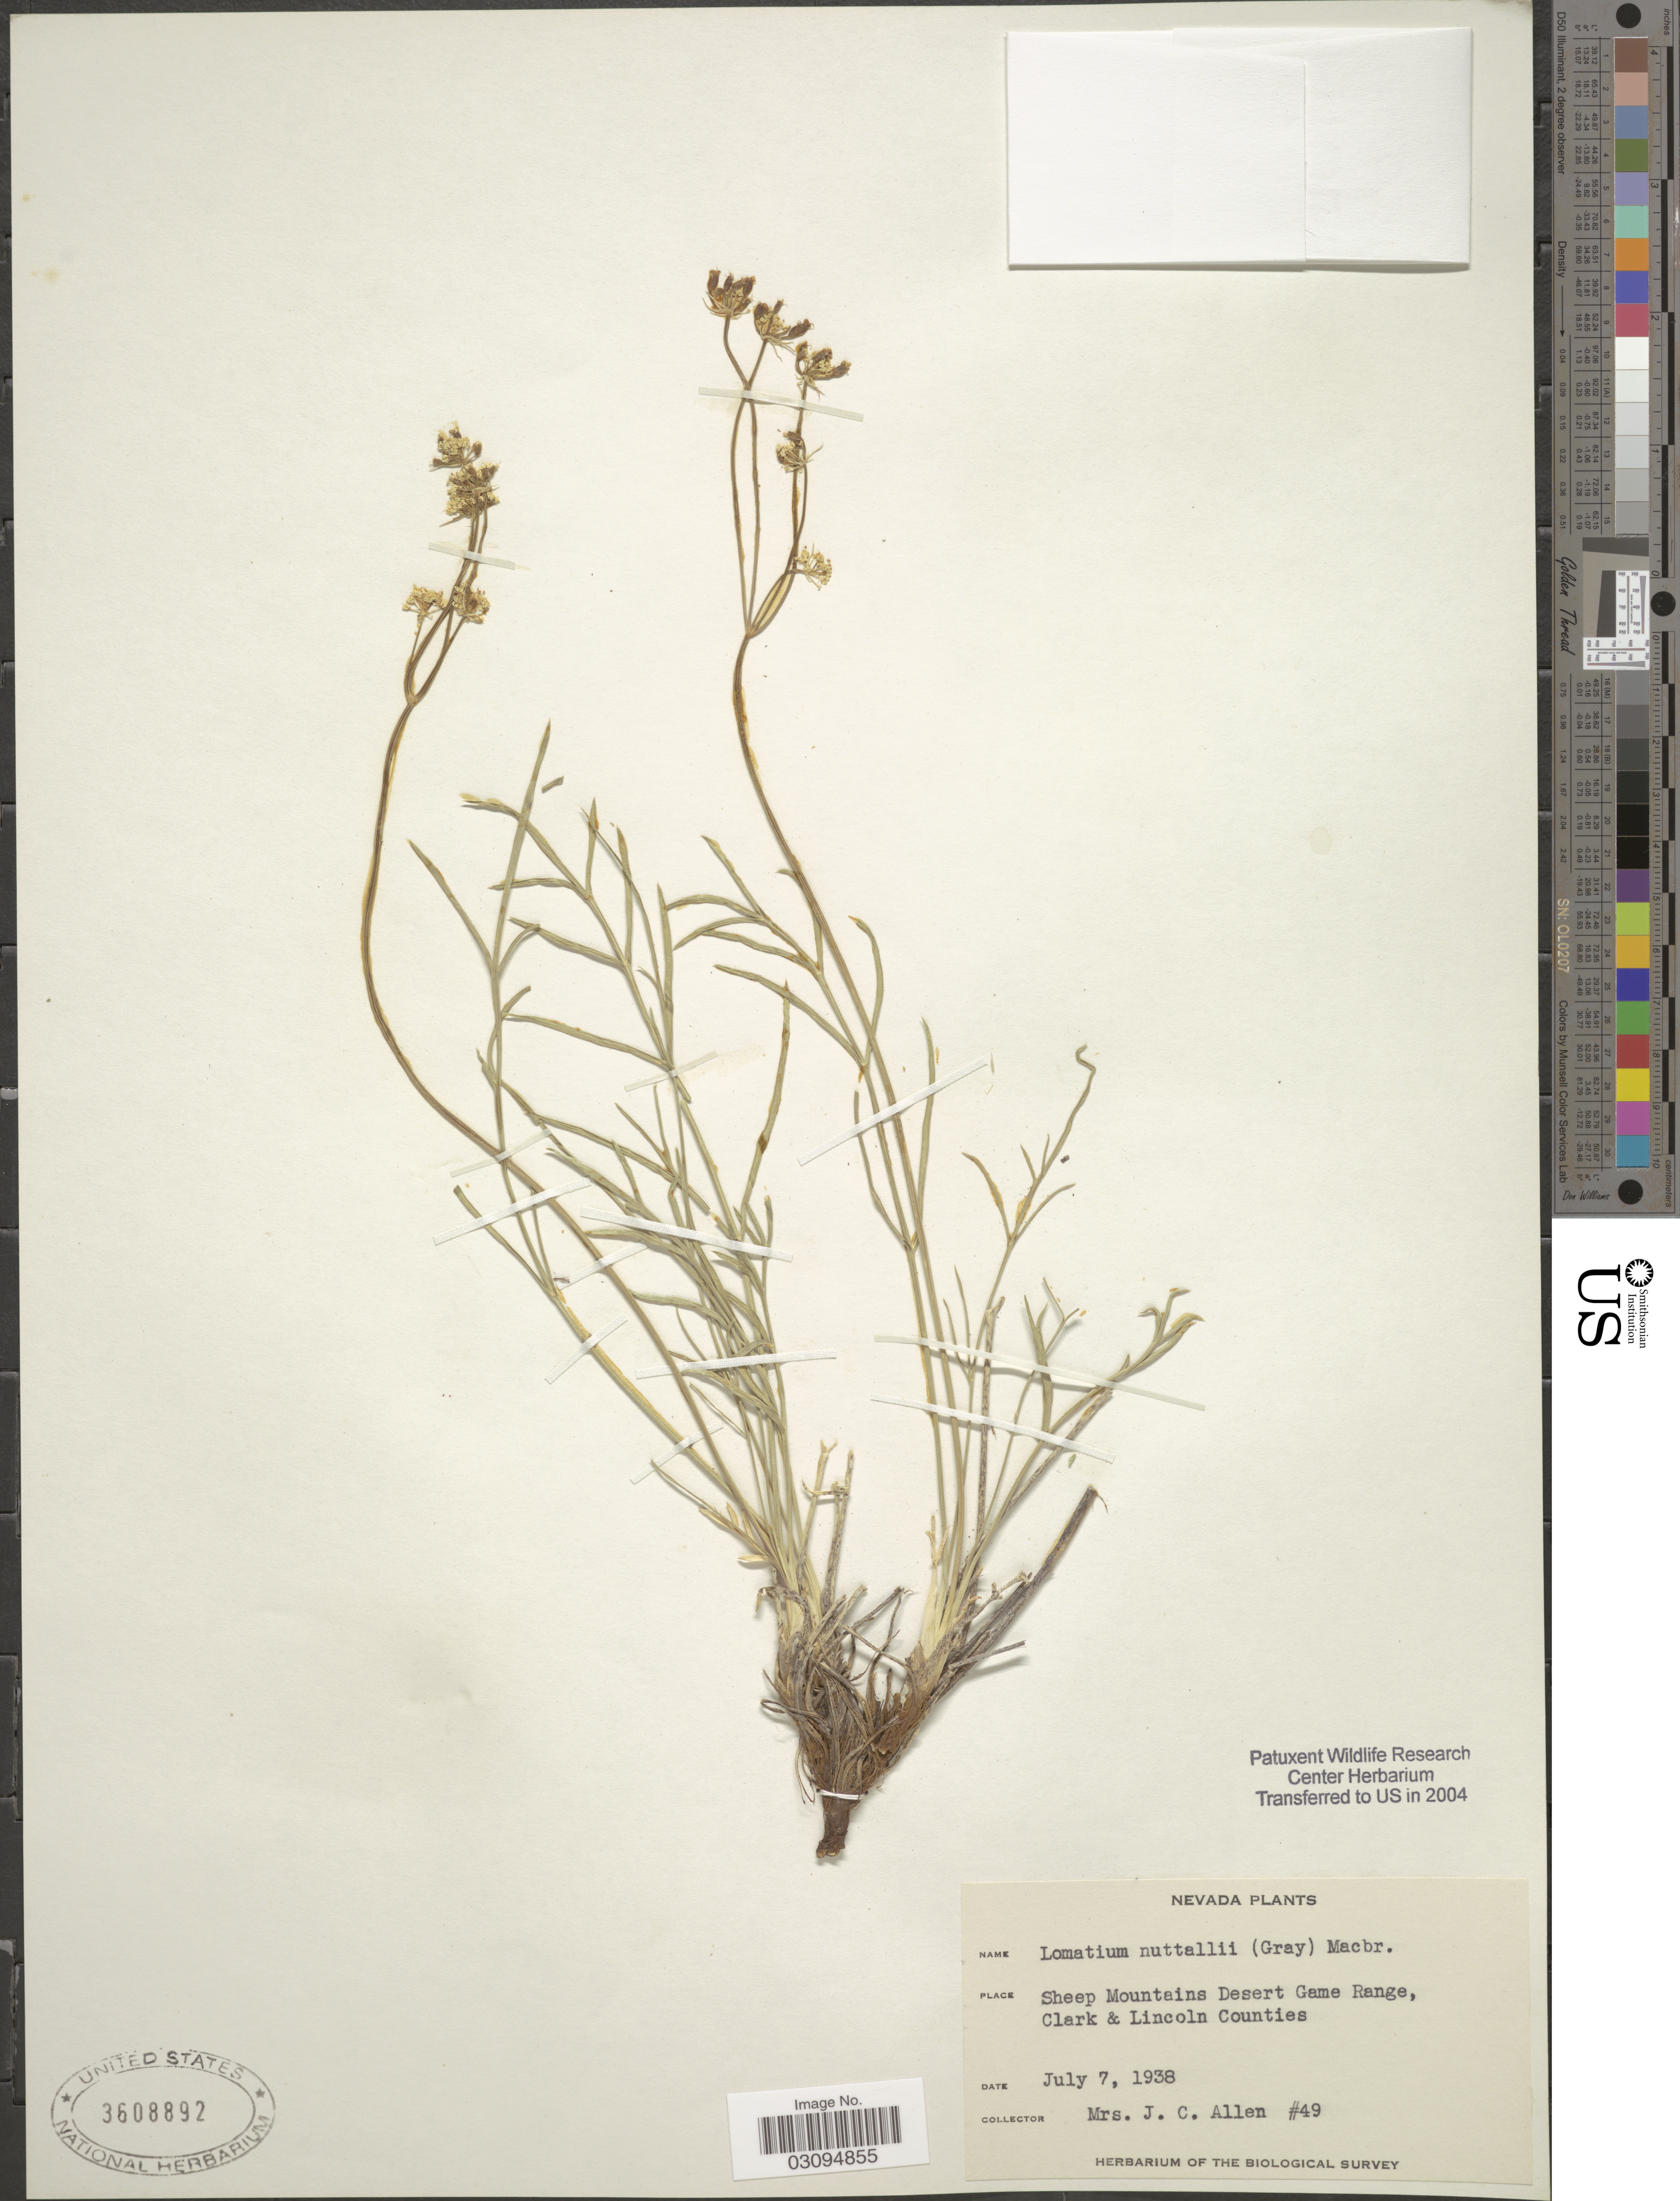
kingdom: Plantae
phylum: Tracheophyta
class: Magnoliopsida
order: Apiales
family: Apiaceae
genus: Lomatium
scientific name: Lomatium nuttallii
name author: (A. Gray) J.F. Macbr.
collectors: Mrs. J. C. Allen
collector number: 49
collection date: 1938-07-07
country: United States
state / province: Nevada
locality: Sheep Mountains Desert Game Range, Clark & Lincoln Counties.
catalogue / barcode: US 3608892